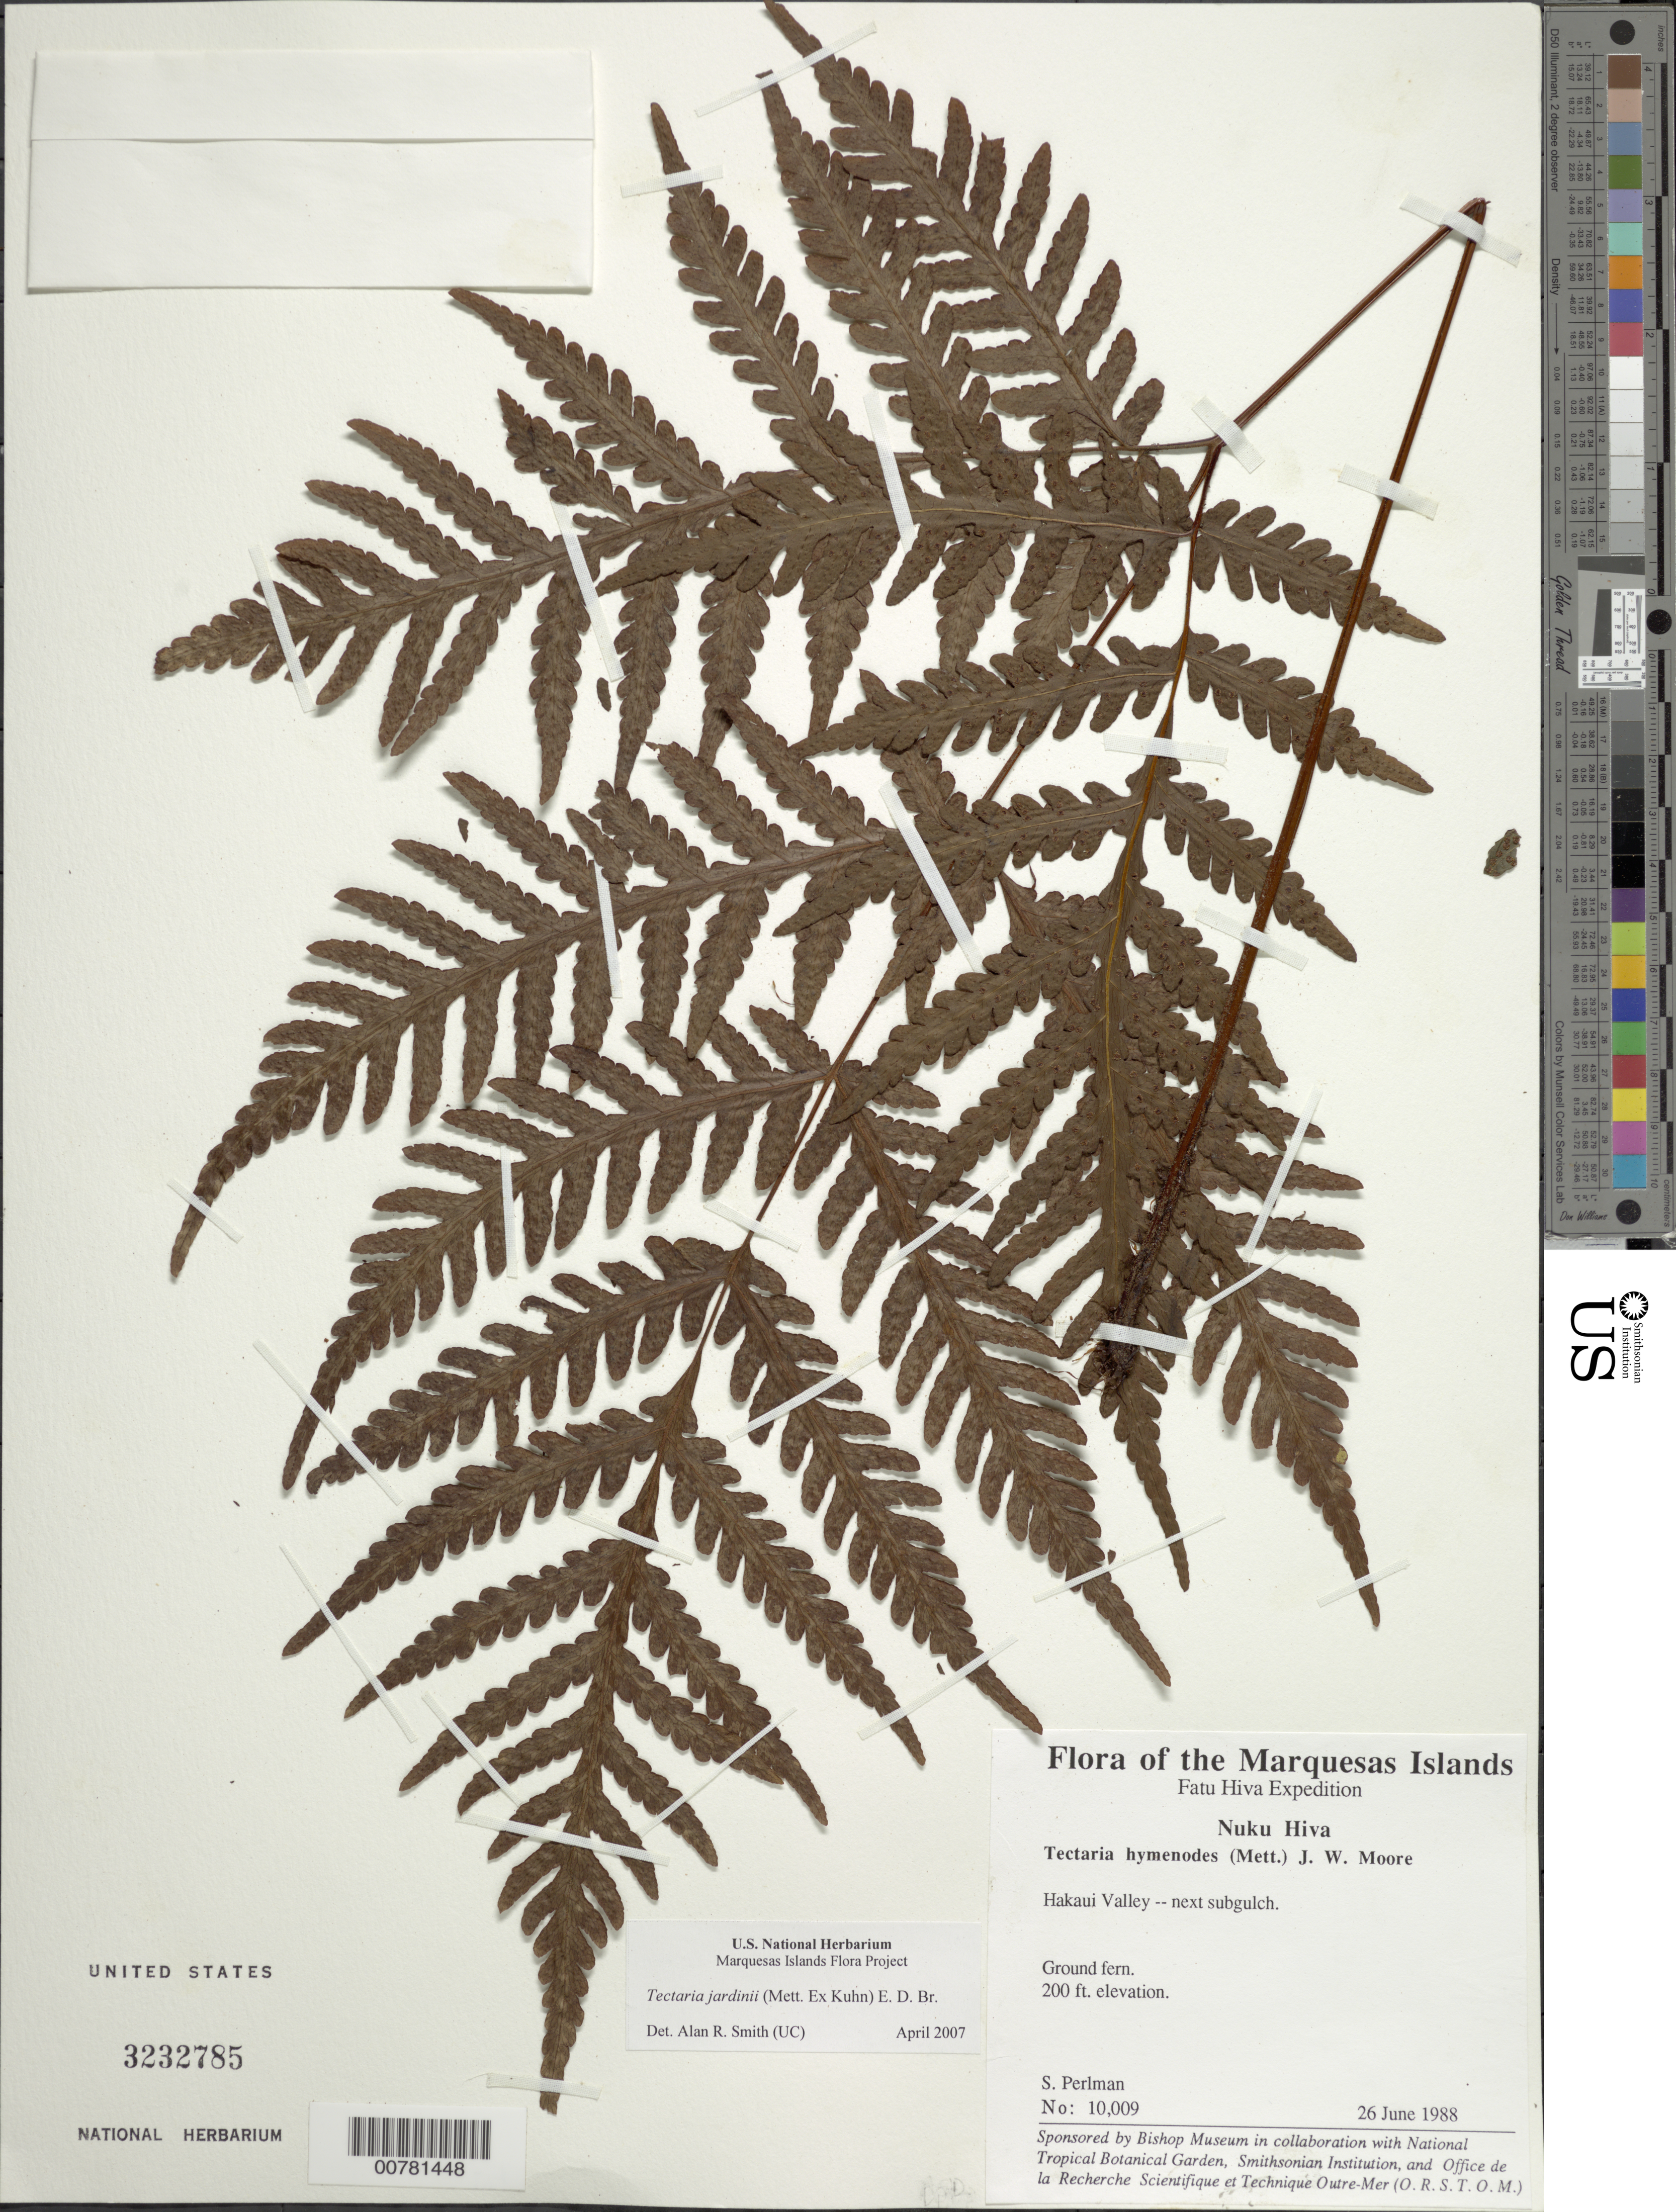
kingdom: Plantae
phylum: Tracheophyta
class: Polypodiopsida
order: Polypodiales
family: Tectariaceae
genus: Tectaria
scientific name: Tectaria jardinii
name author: (Mett. ex Kuhn) E.D. Br.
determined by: Smith, Alan R., (UC)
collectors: S. P. Perlman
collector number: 10009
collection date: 1988-06-26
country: French Polynesia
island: Nuku Hiva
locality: Hakaui Valley, next subgulch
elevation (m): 61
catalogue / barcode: US 323285